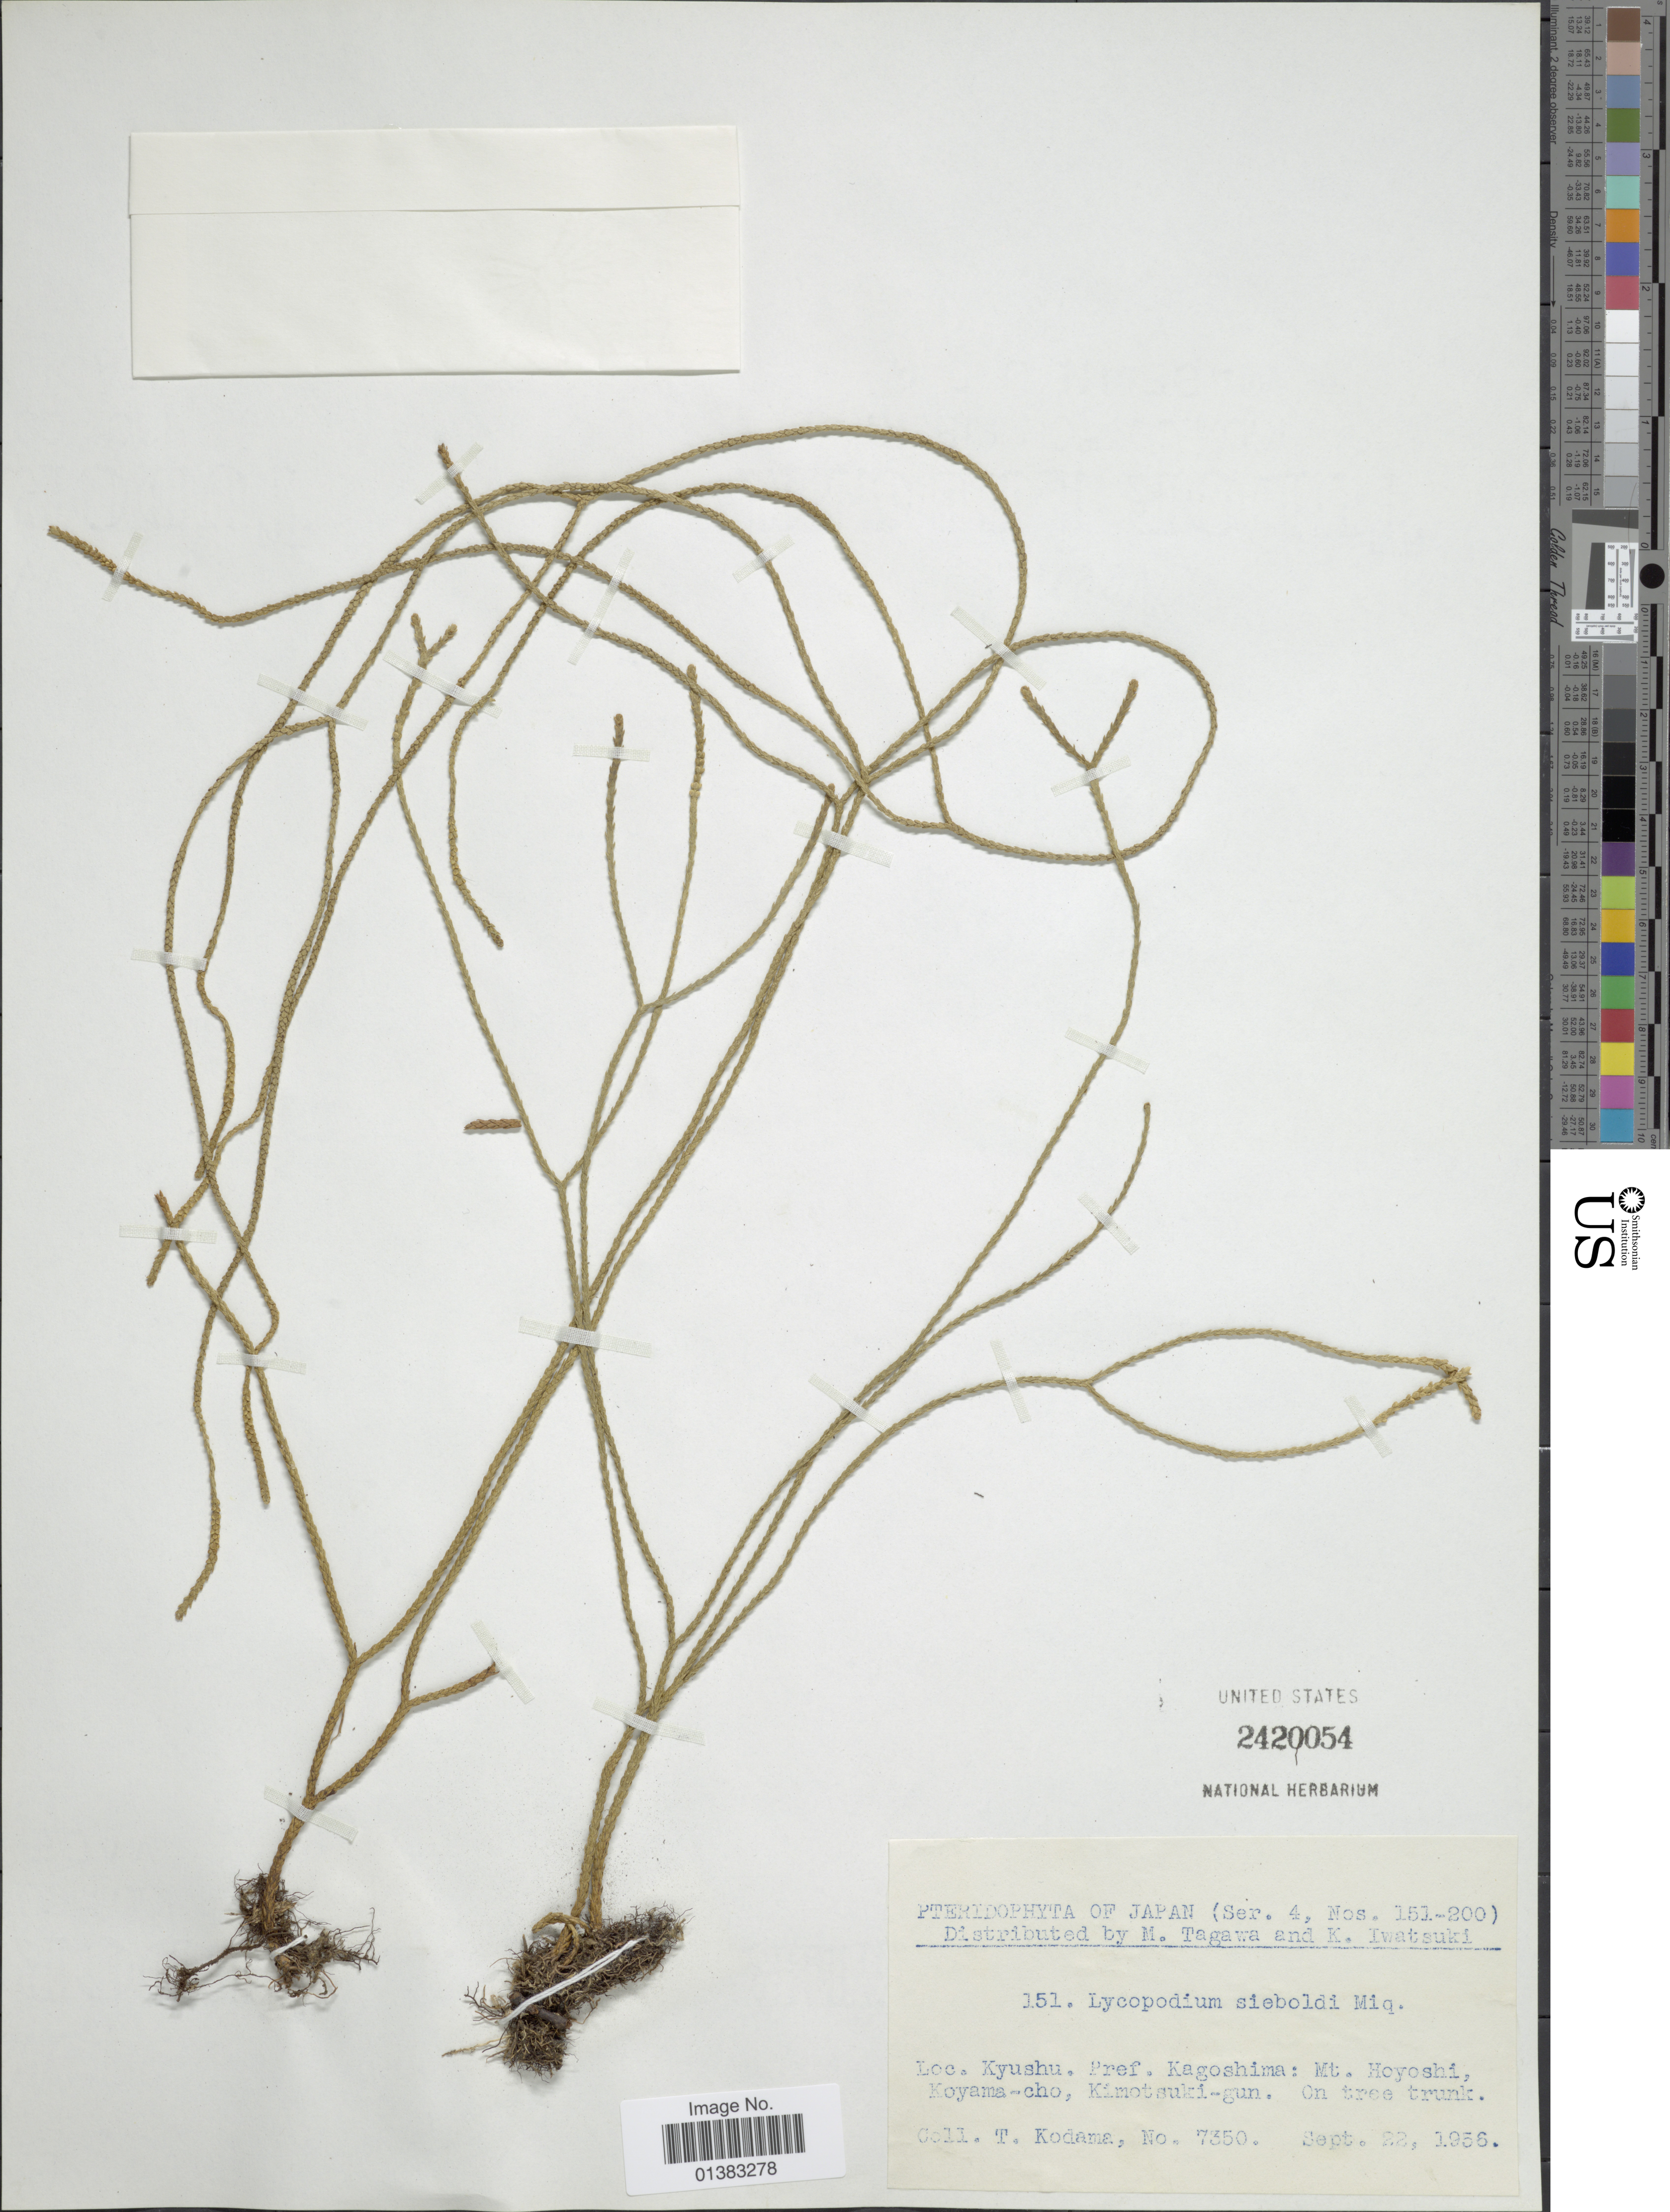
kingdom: Plantae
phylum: Tracheophyta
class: Lycopodiopsida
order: Lycopodiales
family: Lycopodiaceae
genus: Phlegmariurus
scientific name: Phlegmariurus sieboldii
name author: (Miq.) Ching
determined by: Field, A. R.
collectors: T. Kodama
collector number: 7350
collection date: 1956-09-22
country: Japan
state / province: Kagosima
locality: Kyushu: Mt. Hoyoshi, Koyama-cho, Kimotsuki-gun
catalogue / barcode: US 2420054